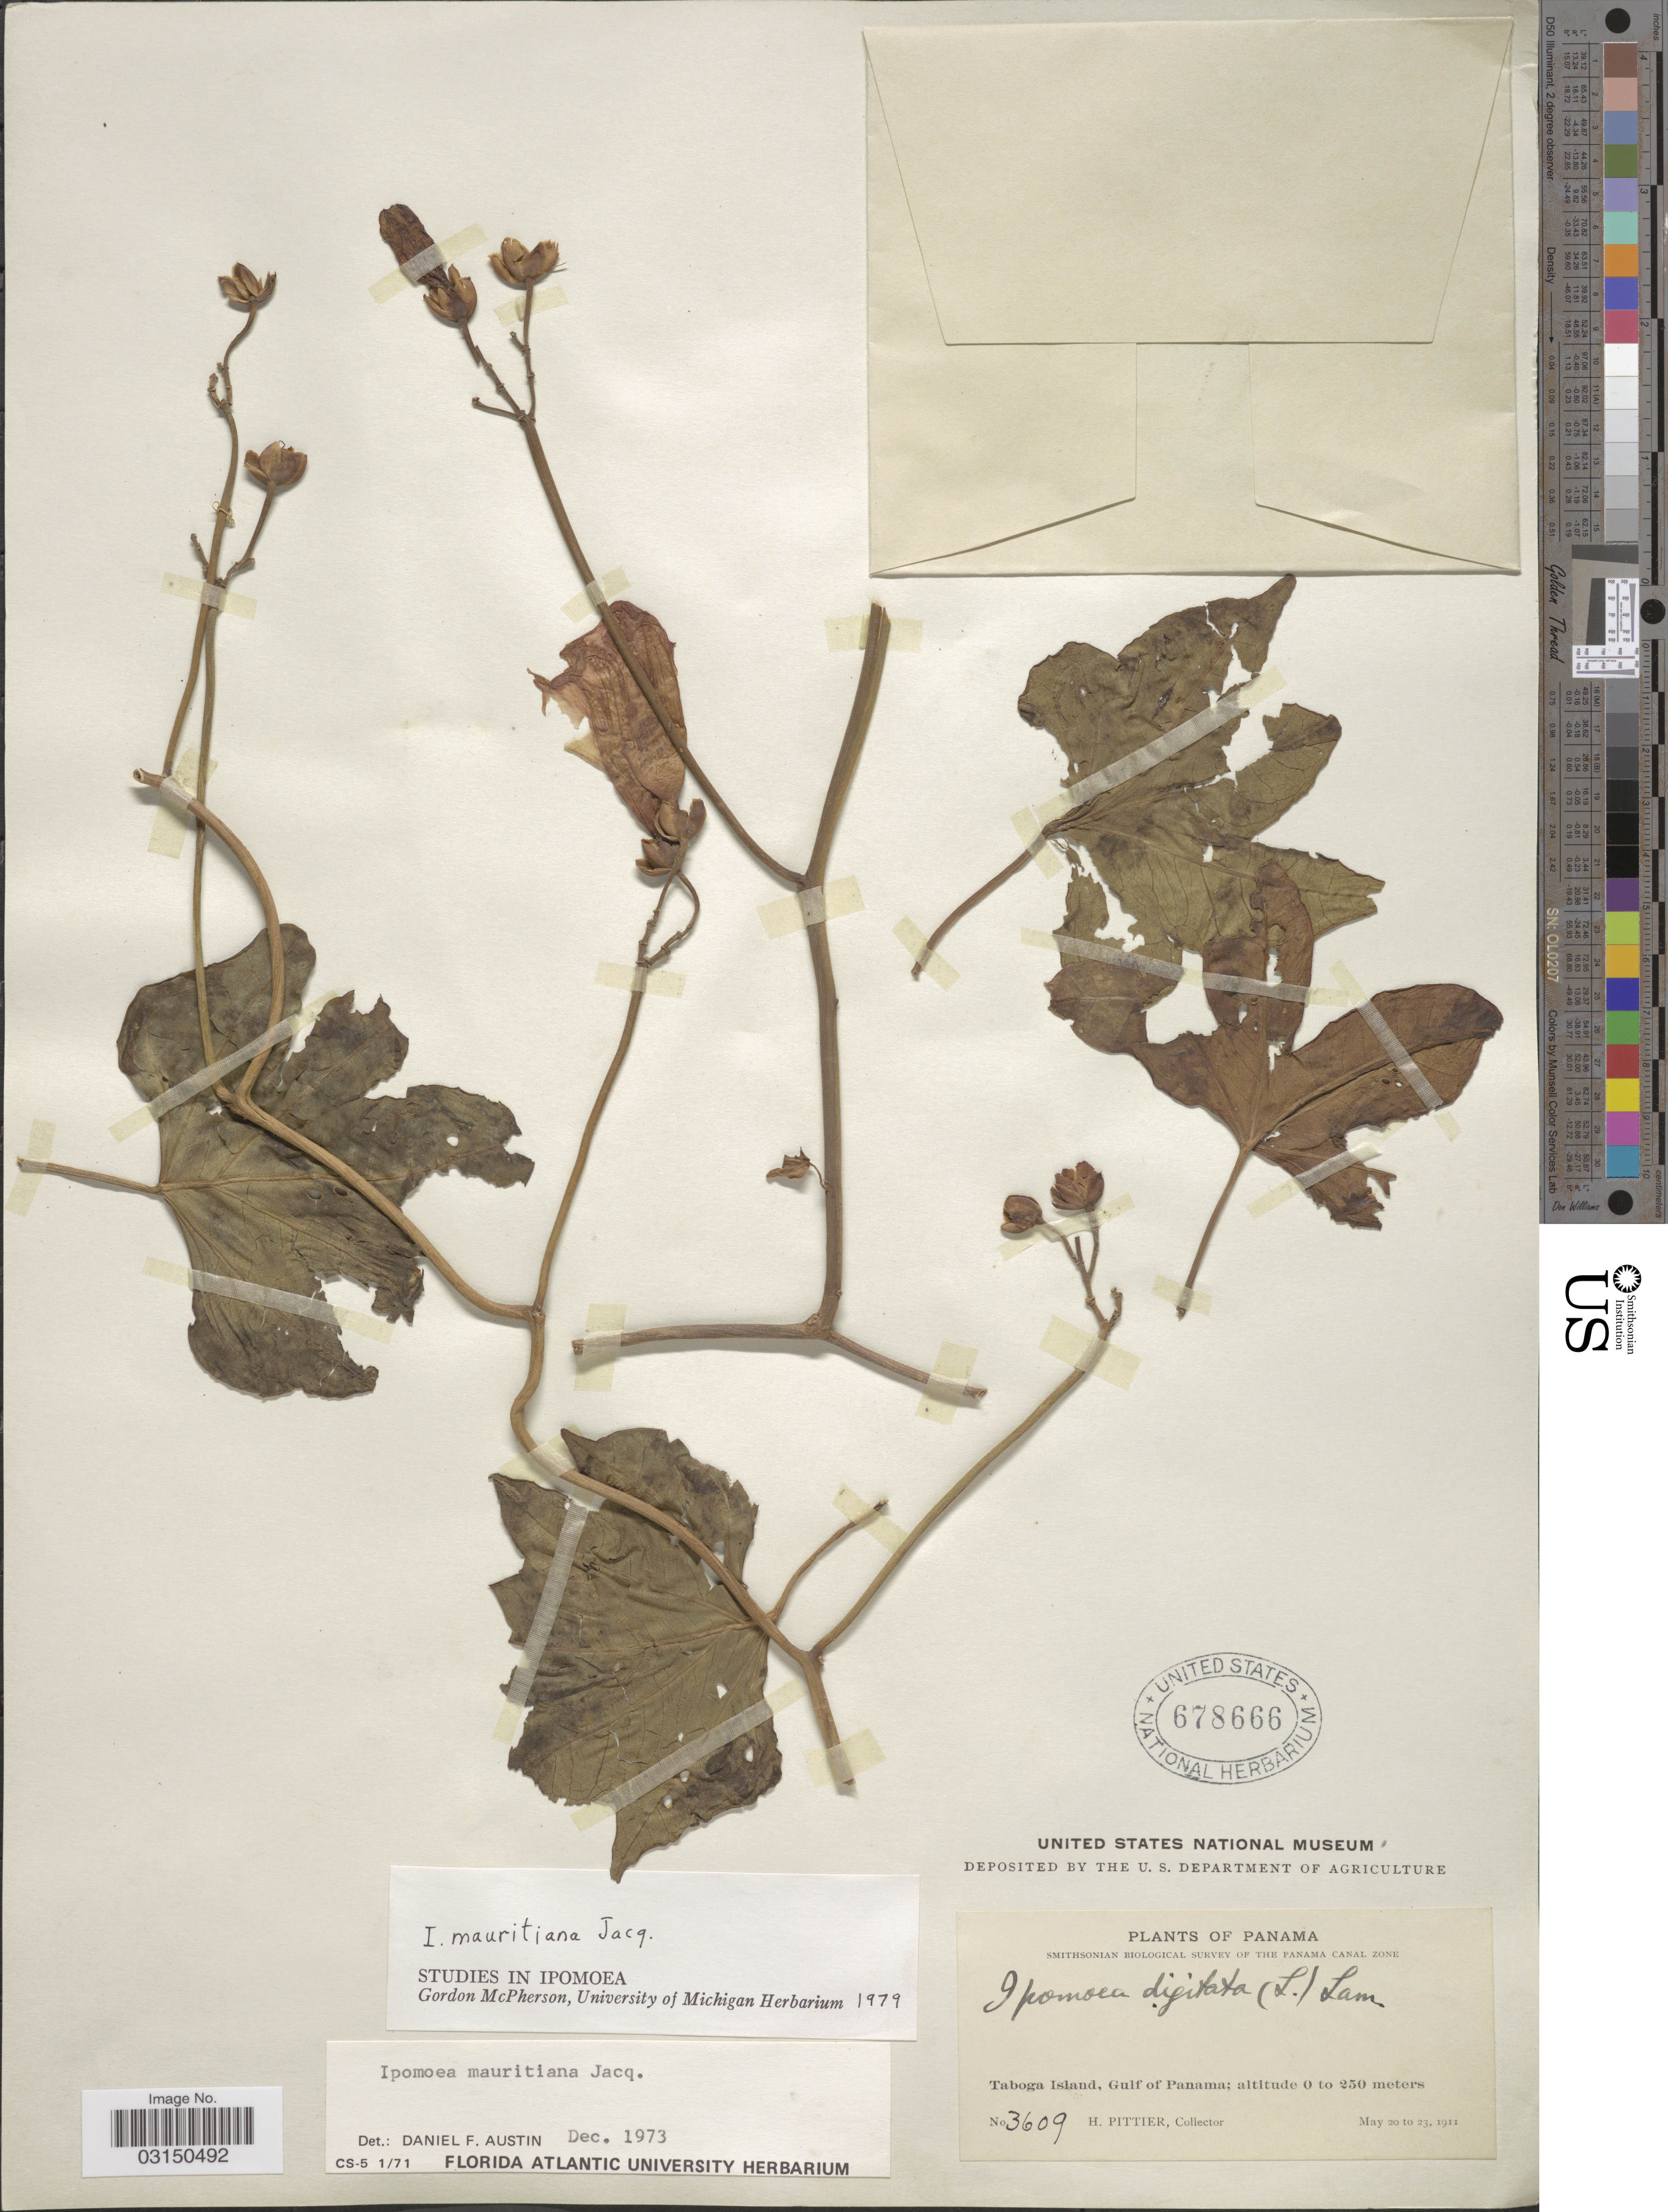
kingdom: Plantae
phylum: Tracheophyta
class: Magnoliopsida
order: Solanales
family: Convolvulaceae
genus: Ipomoea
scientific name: Ipomoea mauritiana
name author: Jacq.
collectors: H. F. Pittier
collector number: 3609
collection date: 1911-05-20/1911-05-23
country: Panama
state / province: Colón / Panamá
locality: Taboga Island, Gulf of Panama.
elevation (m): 0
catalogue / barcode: US 678666